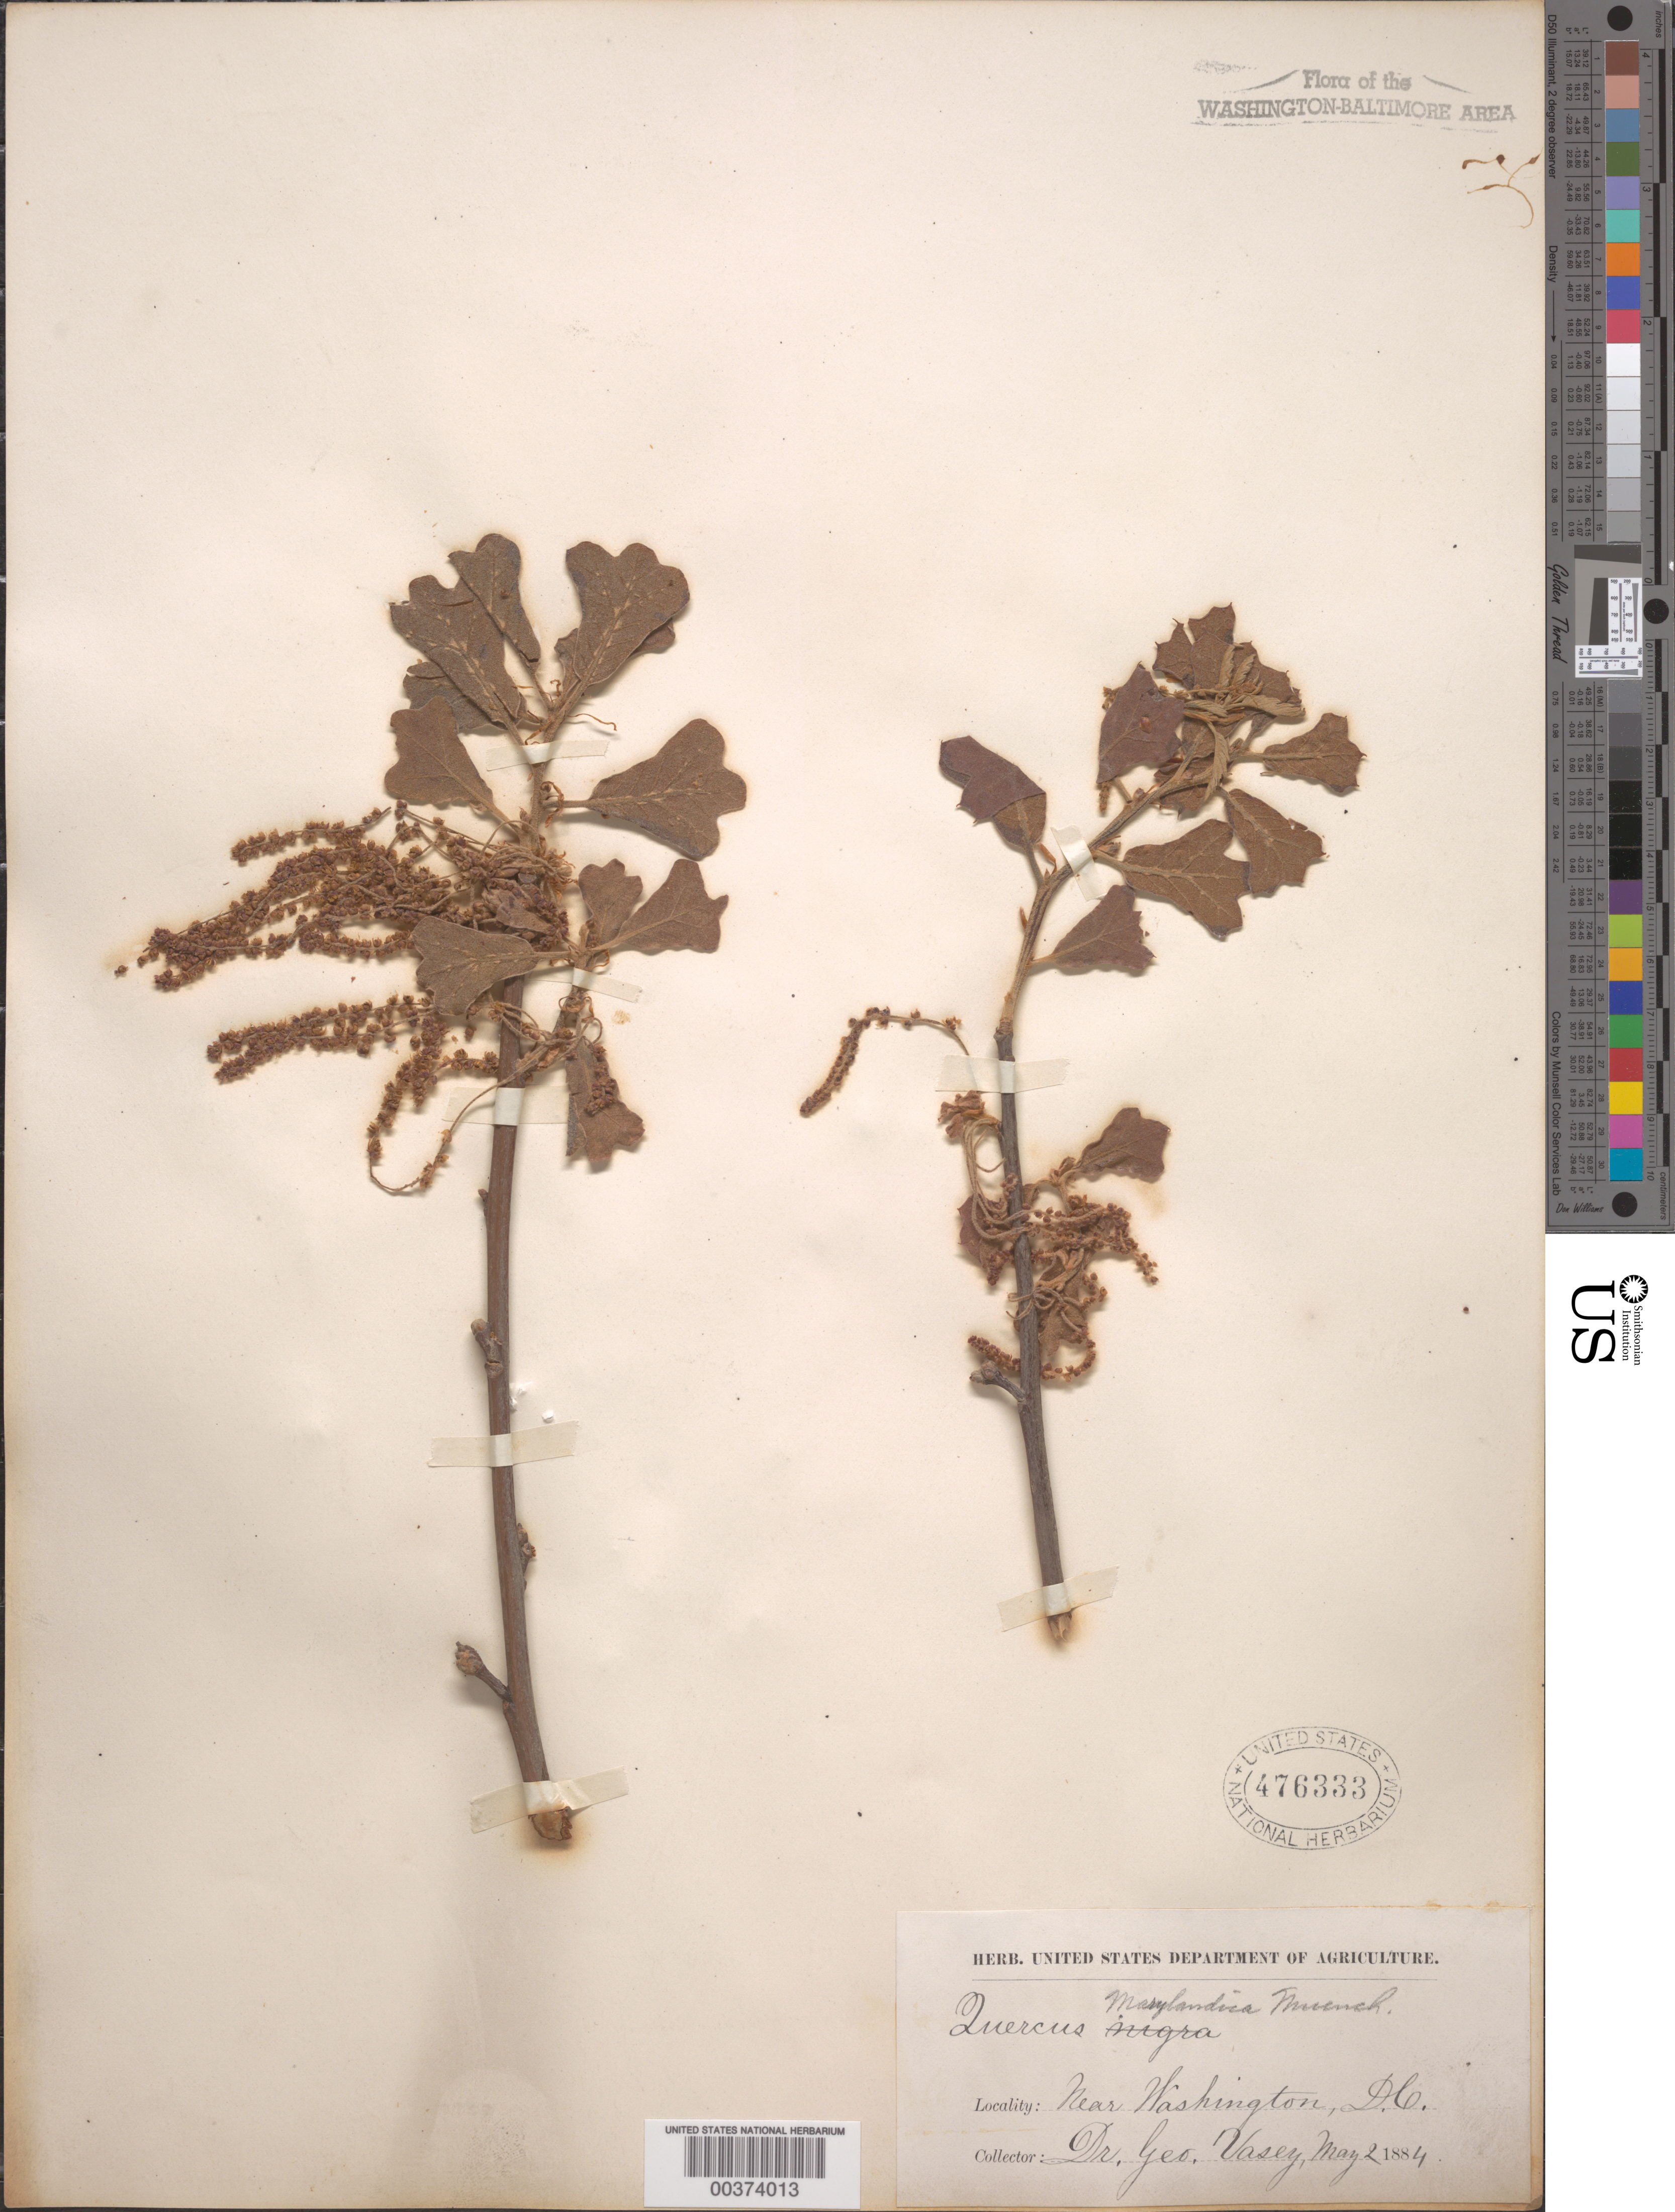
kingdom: Plantae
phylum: Tracheophyta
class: Magnoliopsida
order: Fagales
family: Fagaceae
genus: Quercus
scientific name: Quercus sp.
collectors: G. Vasey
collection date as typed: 02 May 1884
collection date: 1884-05-02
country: United States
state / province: District of Columbia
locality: Washington DC area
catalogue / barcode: US 476333